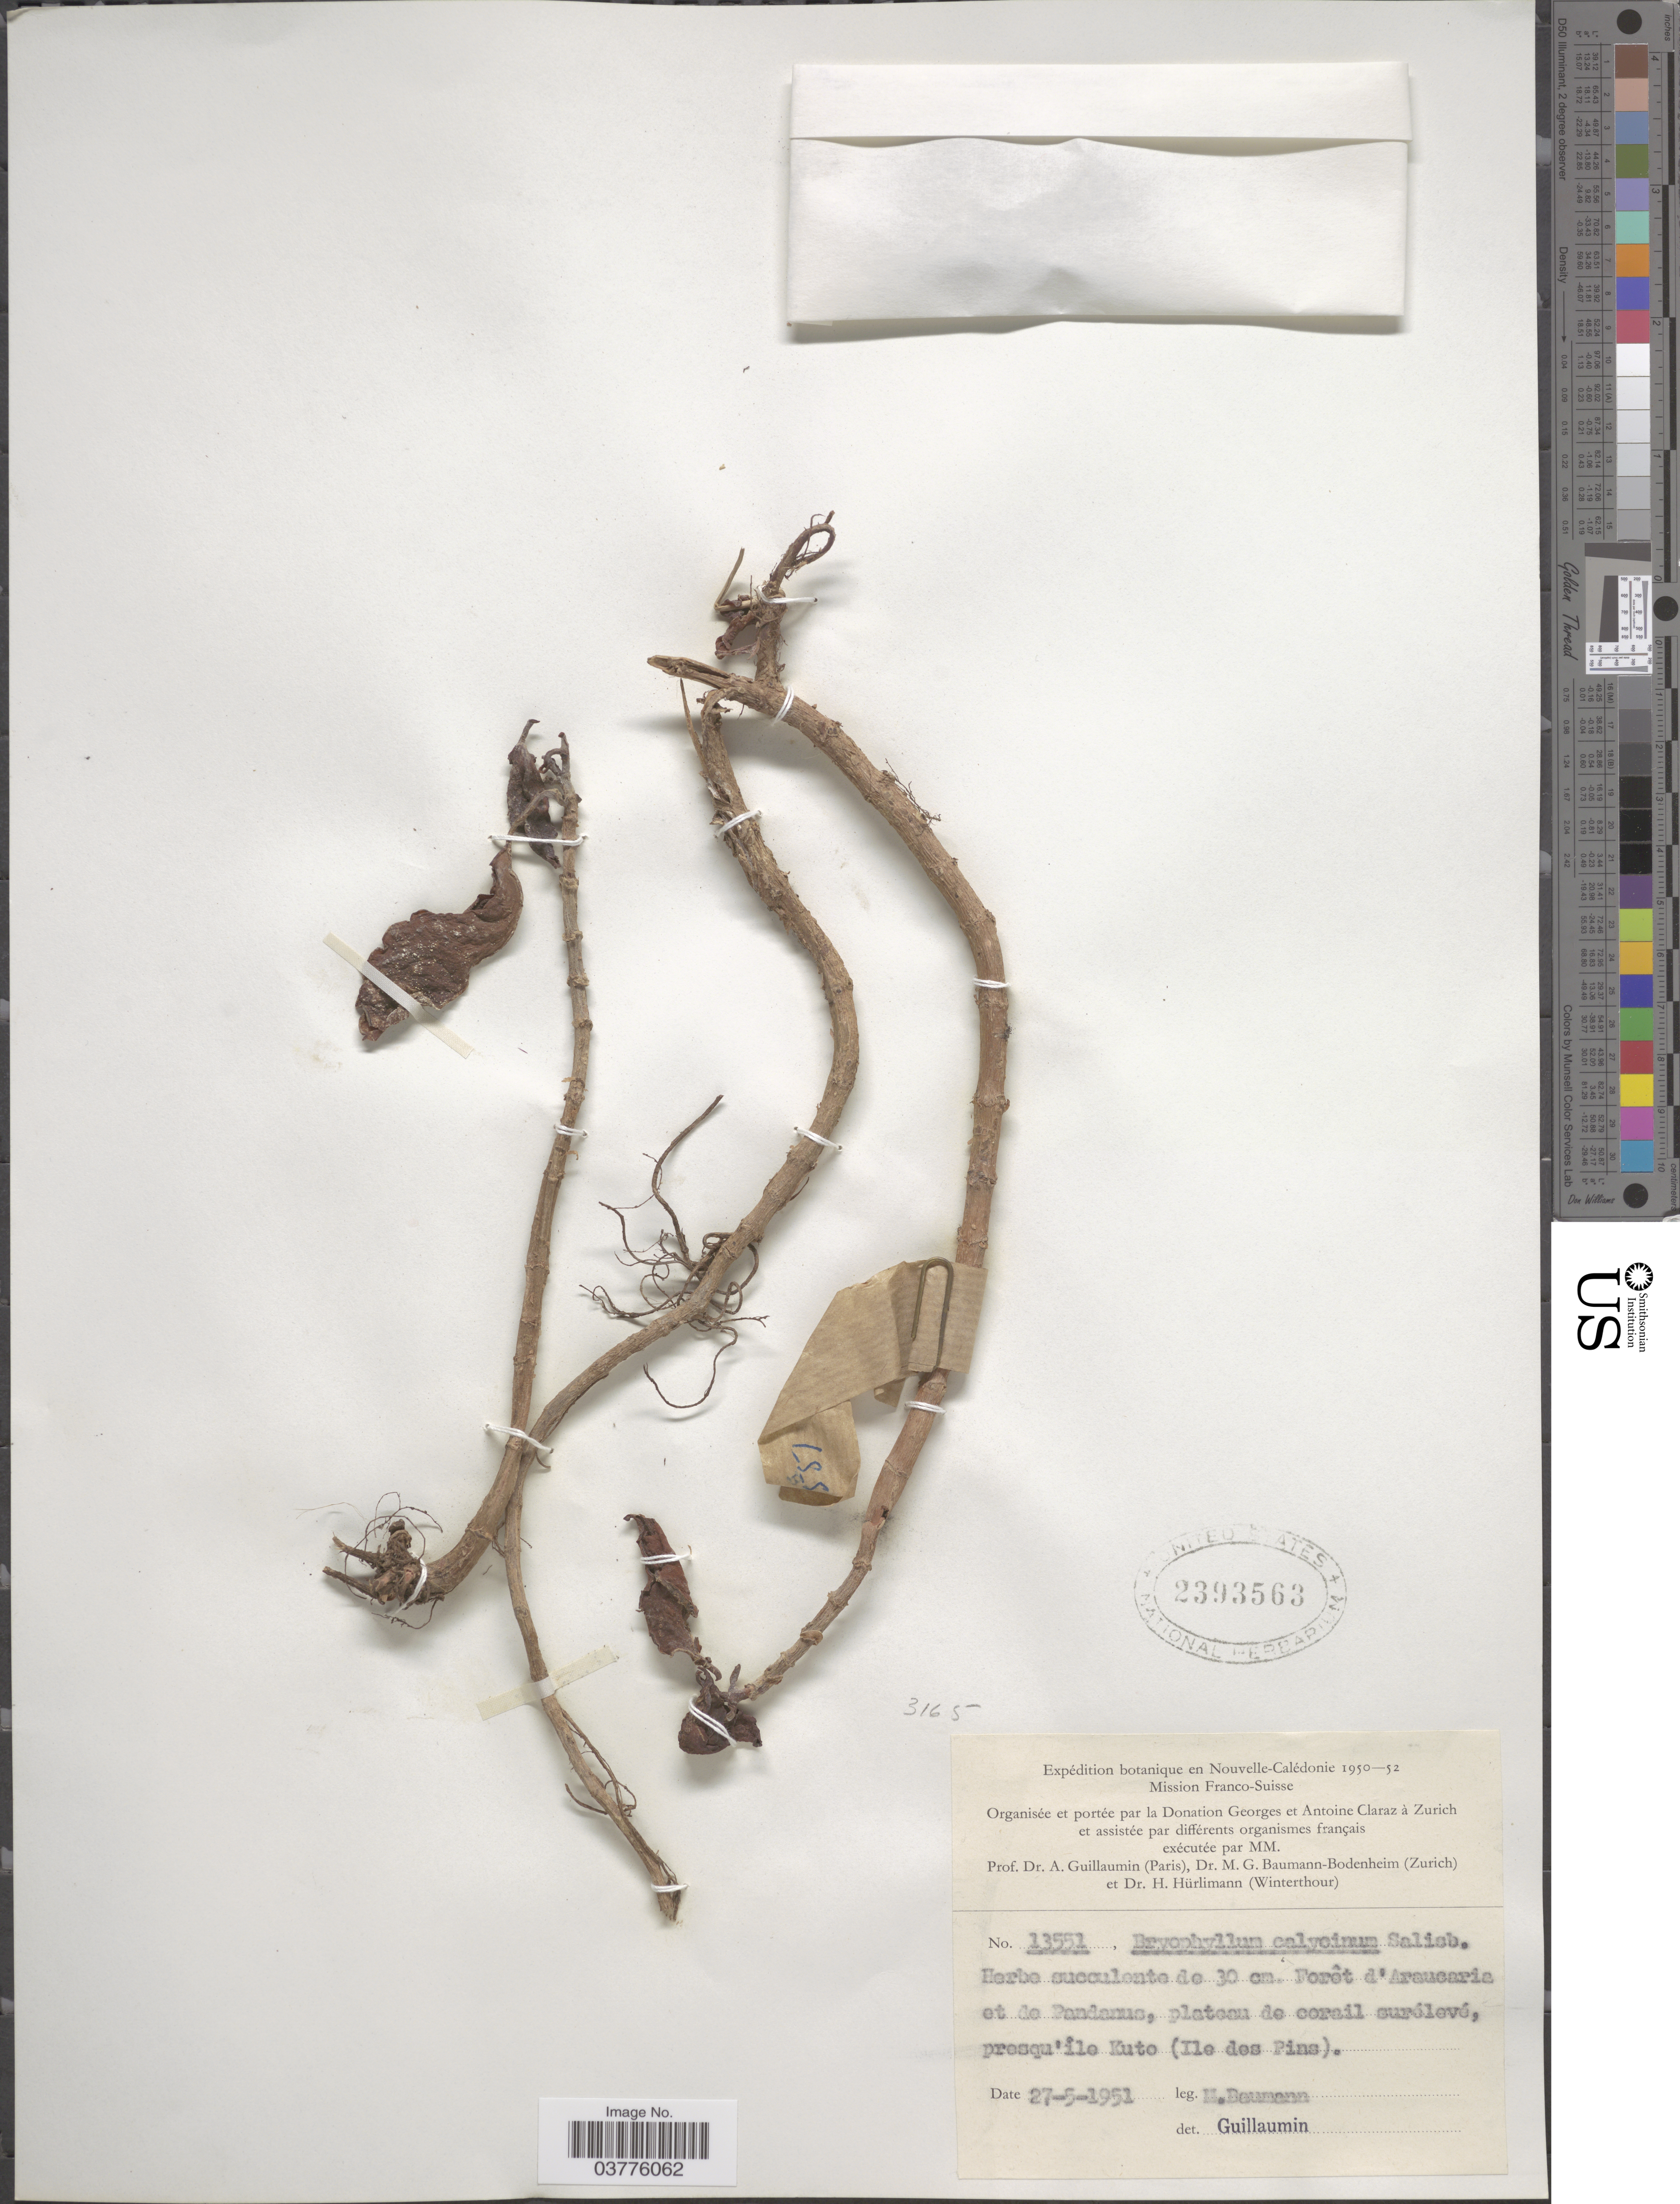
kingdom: Plantae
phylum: Tracheophyta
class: Magnoliopsida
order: Saxifragales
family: Crassulaceae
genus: Kalanchoe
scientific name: Kalanchoe pinnata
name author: (Lam.) Pers.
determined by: Strong, Mark T., (BOT), Smithsonian Institution - National Museum of Natural History (UNITED STATES)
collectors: M. G. Baumann-Bodenheim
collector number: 13551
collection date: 1951-05-27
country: New Caledonia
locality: Presqu'île Kuto (Ile des Pins).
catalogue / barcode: US 2393563